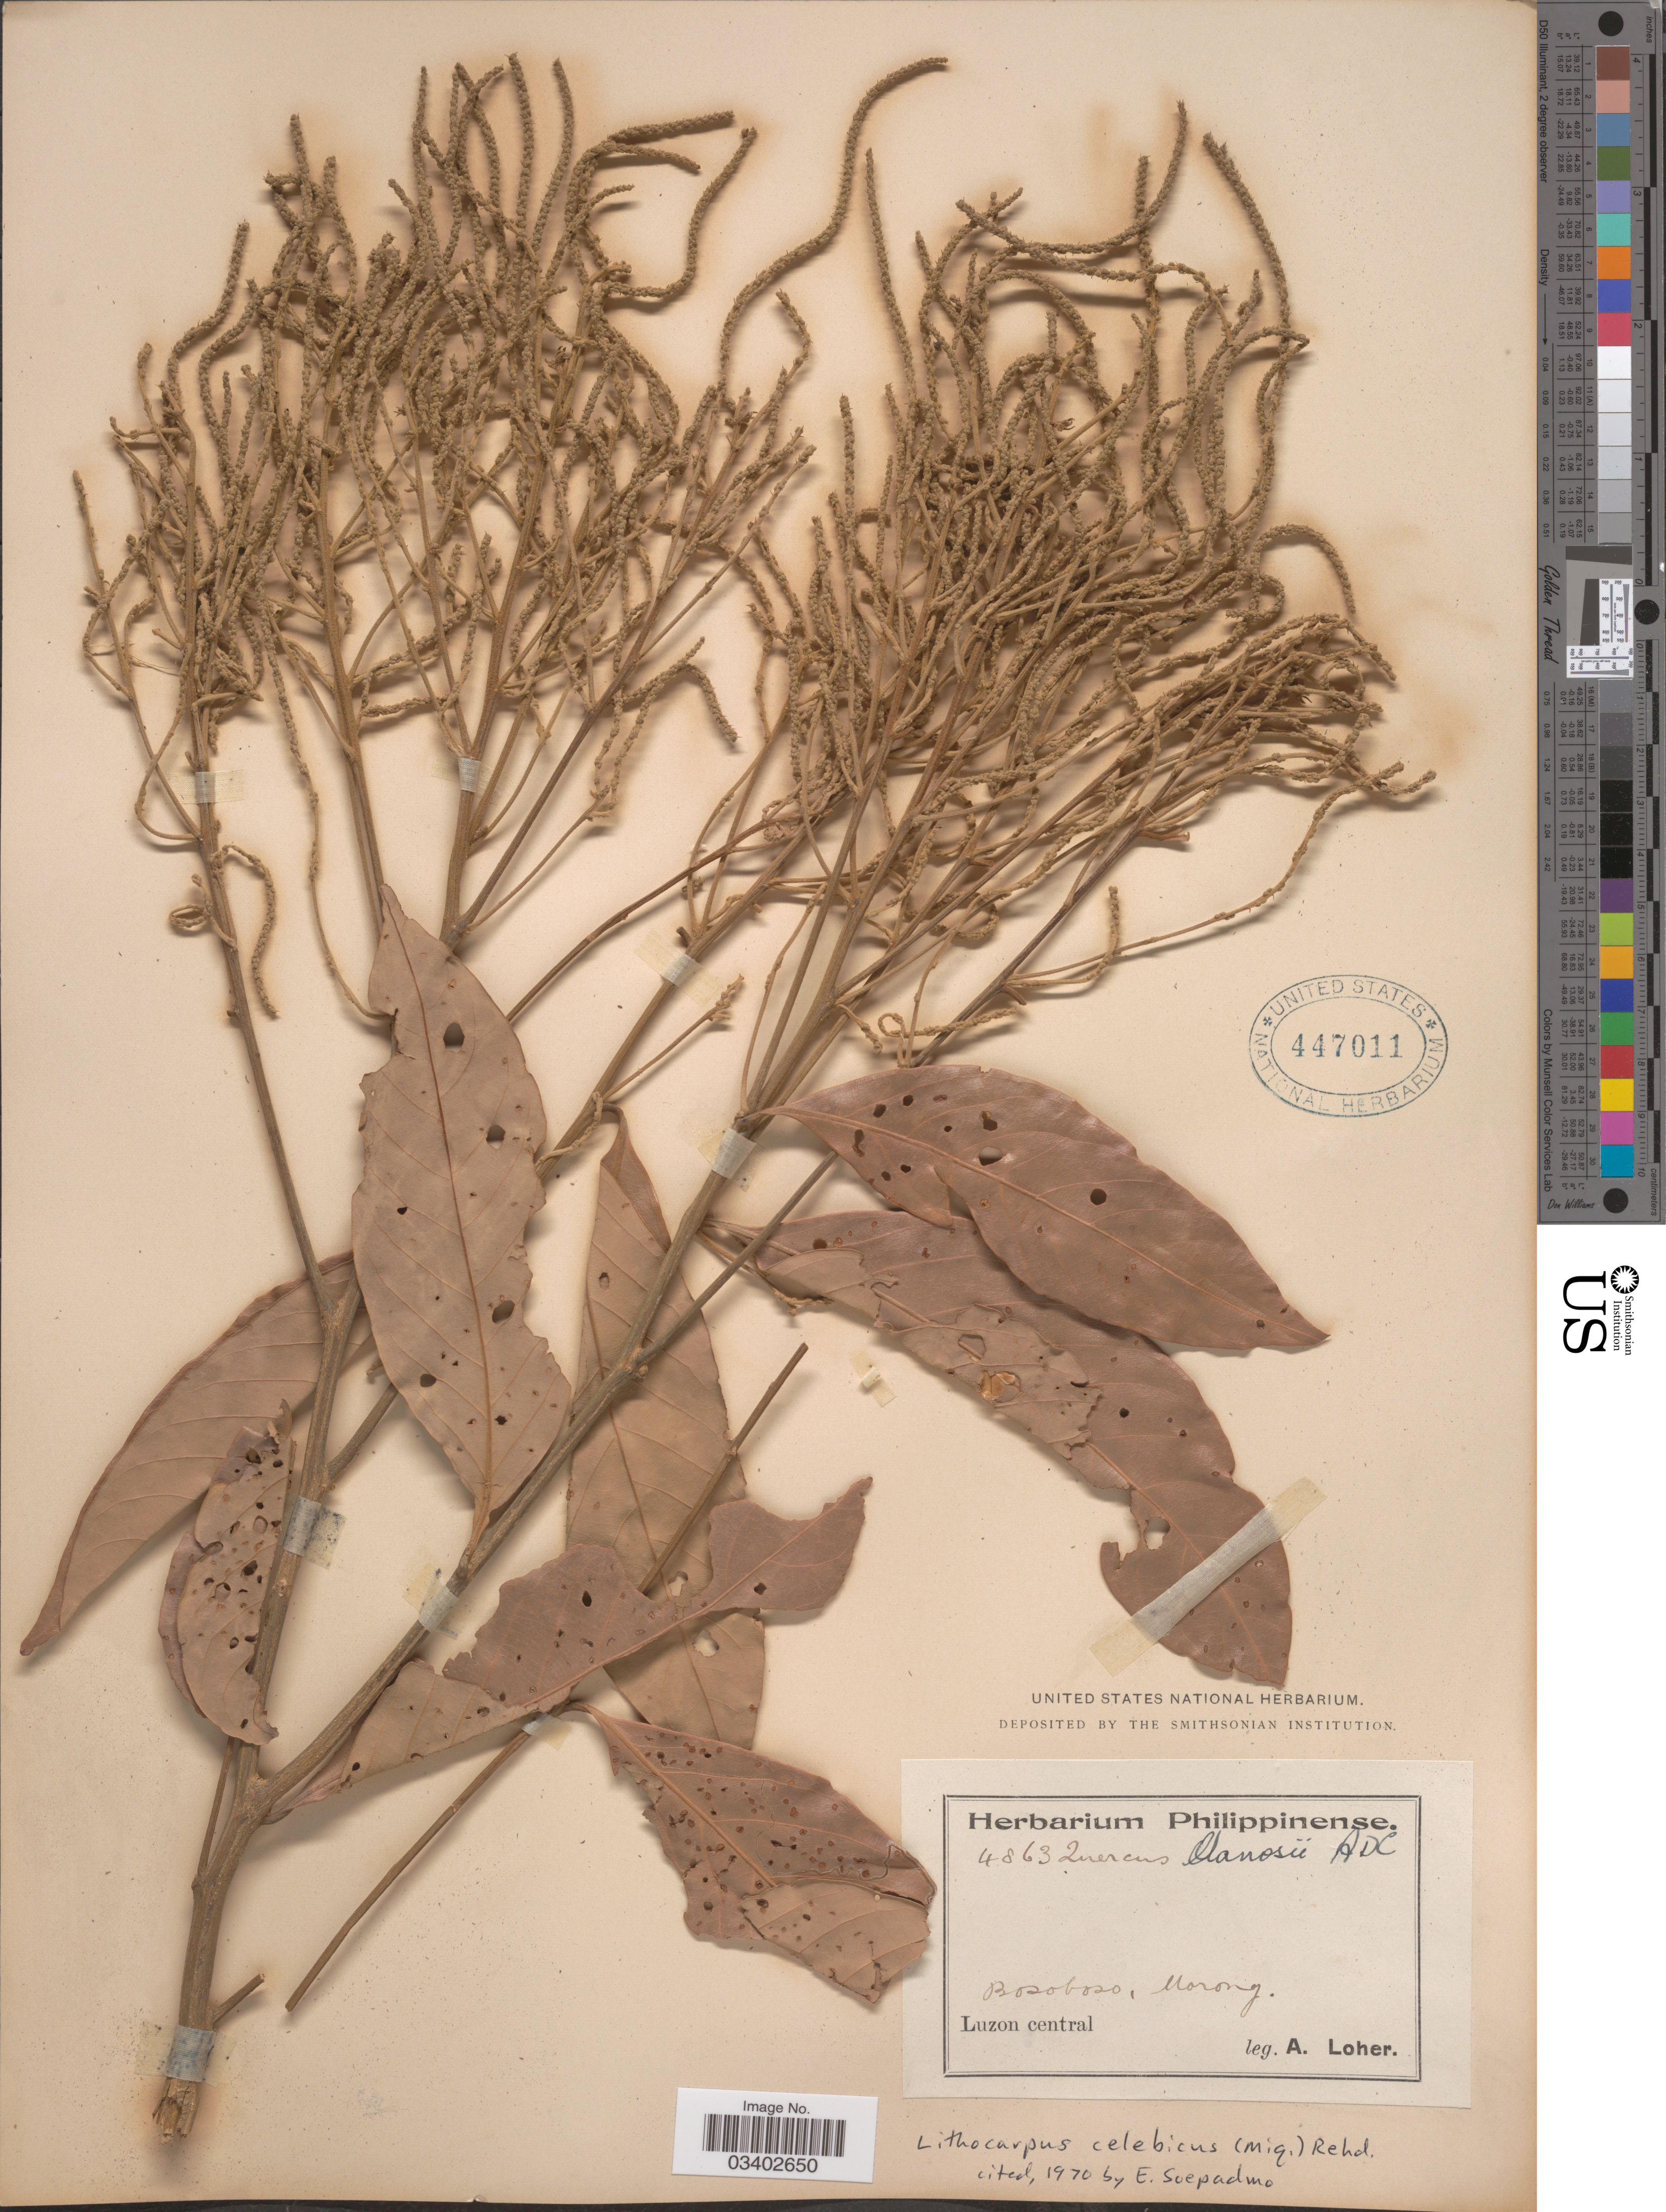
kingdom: Plantae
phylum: Tracheophyta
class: Magnoliopsida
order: Fagales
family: Fagaceae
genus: Lithocarpus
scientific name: Lithocarpus celebicus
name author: (Miq.) Rehder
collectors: A. Loher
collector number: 4863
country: Philippines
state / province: Central Luzon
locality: Bosoboso, Morong. Luzon central.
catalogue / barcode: US 447011